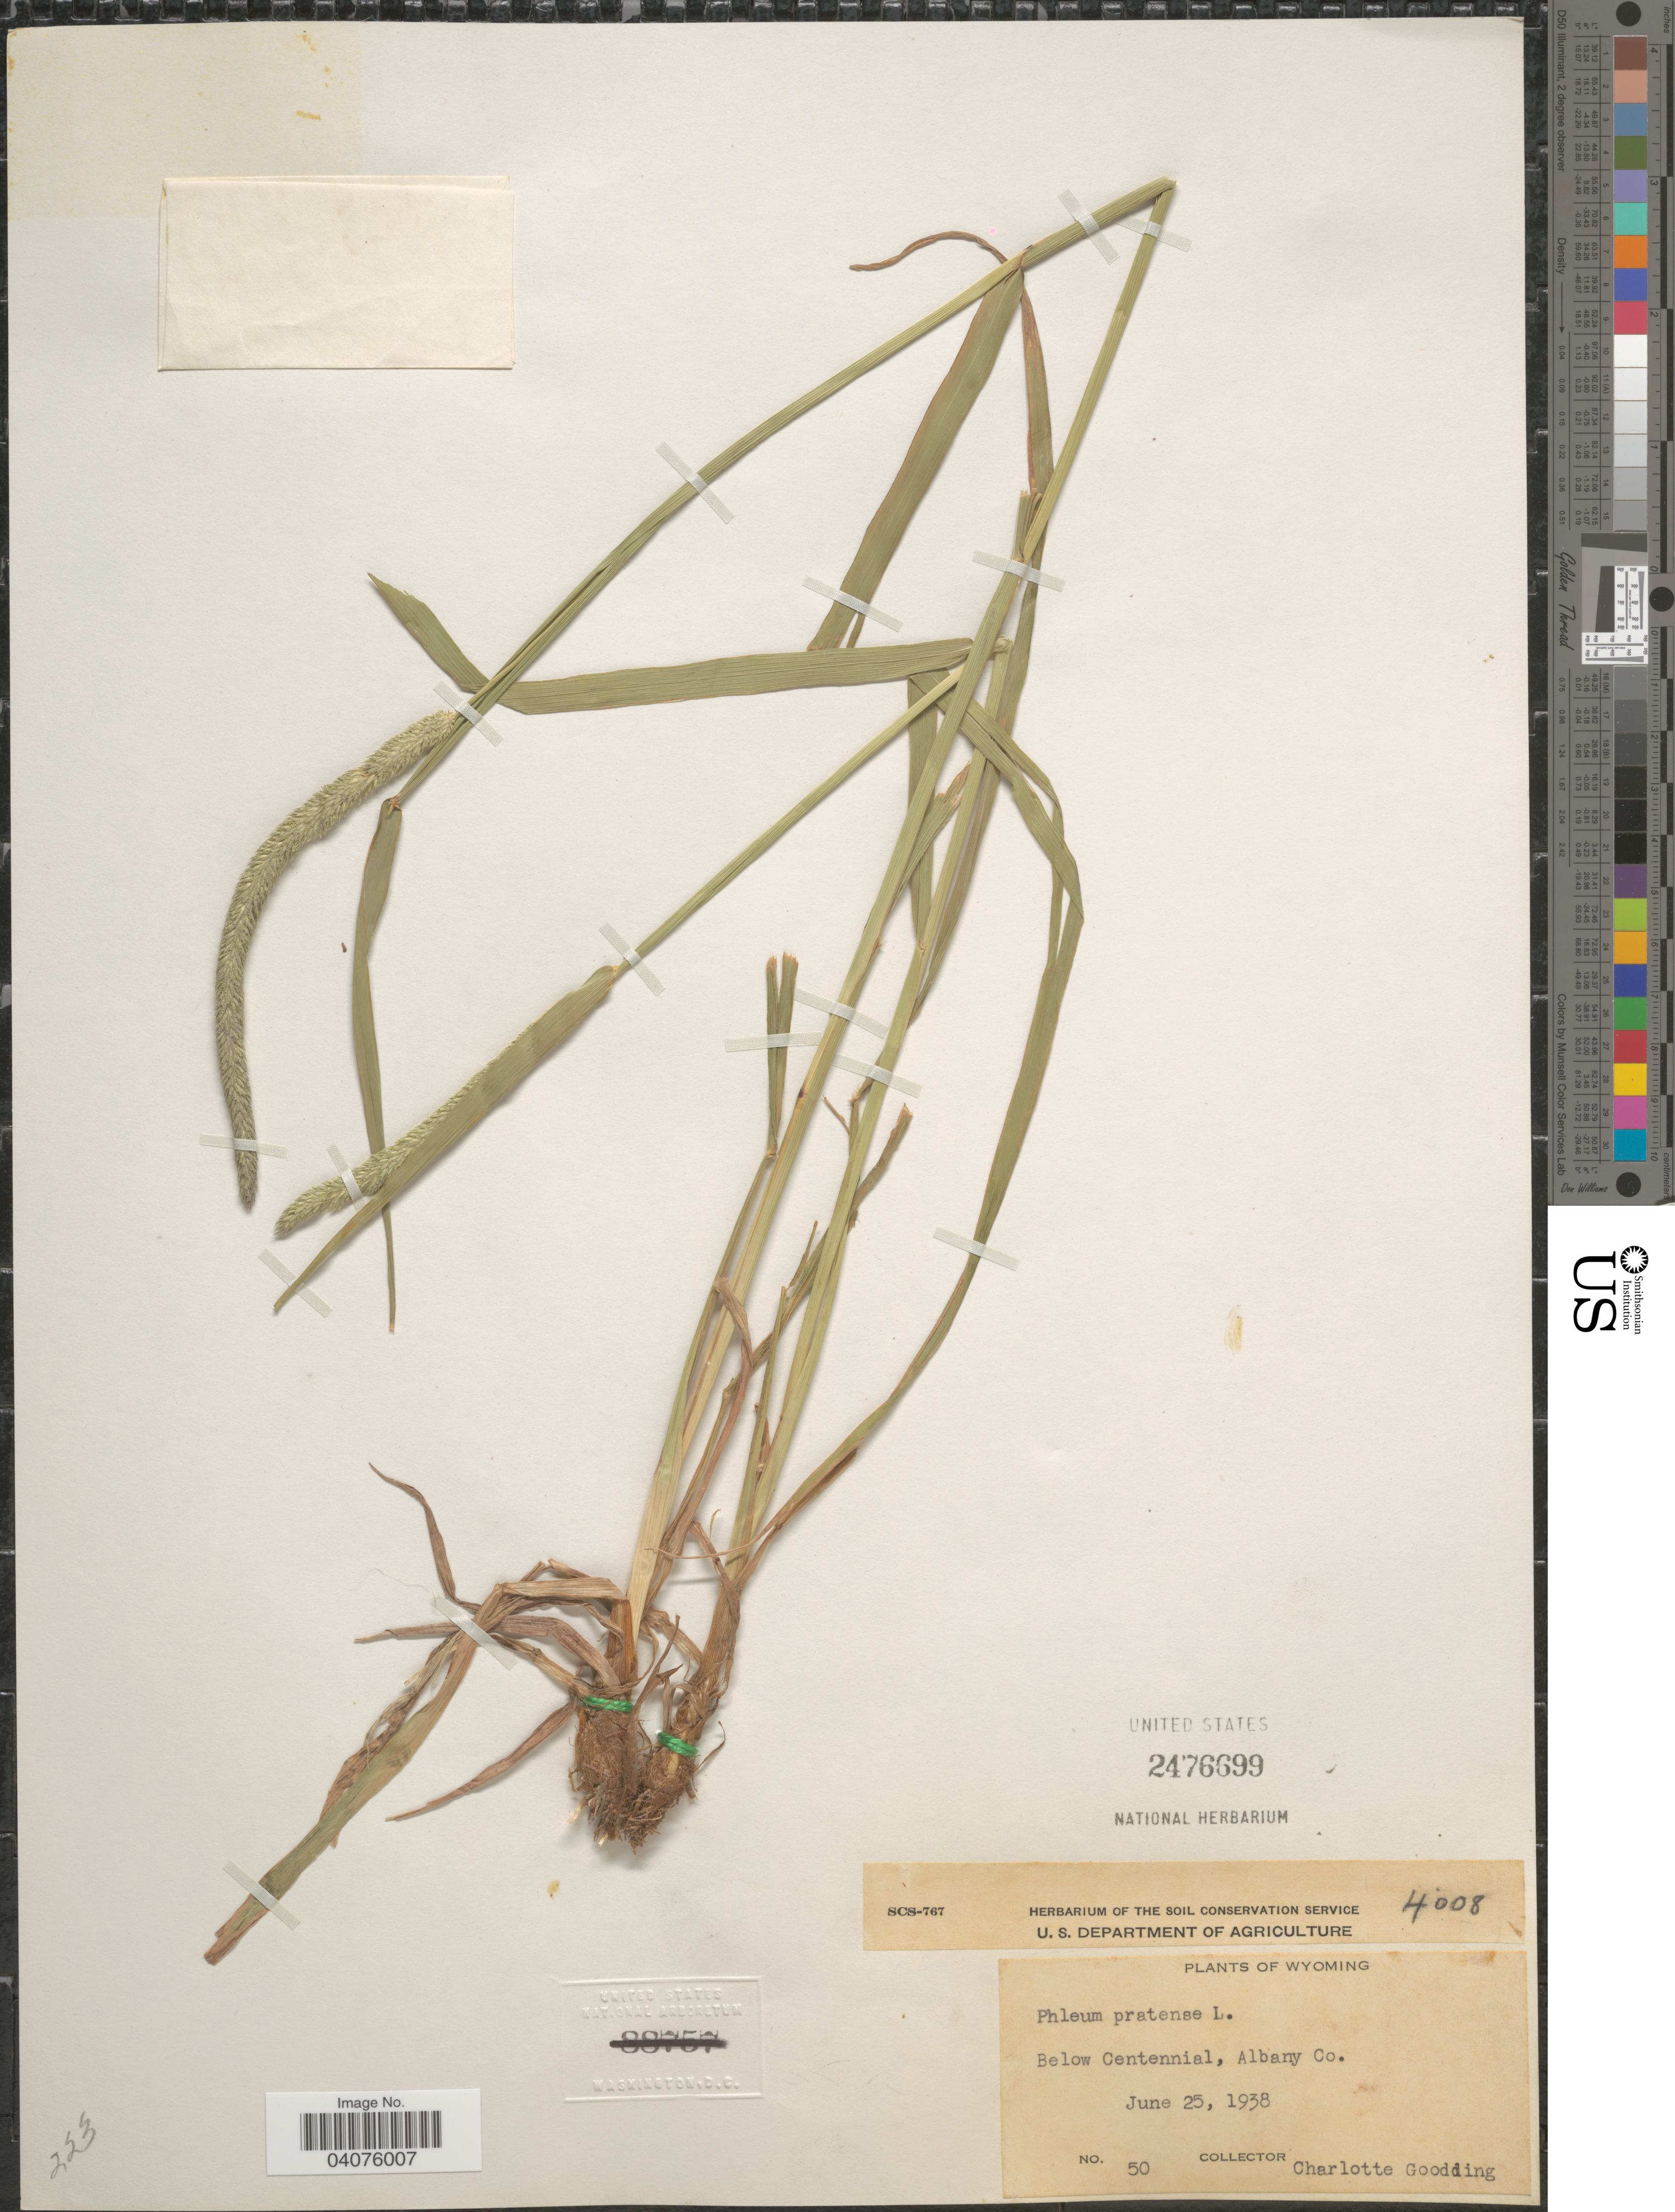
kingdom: Plantae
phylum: Tracheophyta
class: Liliopsida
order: Poales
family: Poaceae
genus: Phleum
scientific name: Phleum pratense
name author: L.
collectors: C. Goodding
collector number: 50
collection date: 1938-06-25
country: United States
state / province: Wyoming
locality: Below Centennial, Albany Co.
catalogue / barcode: US 2476699